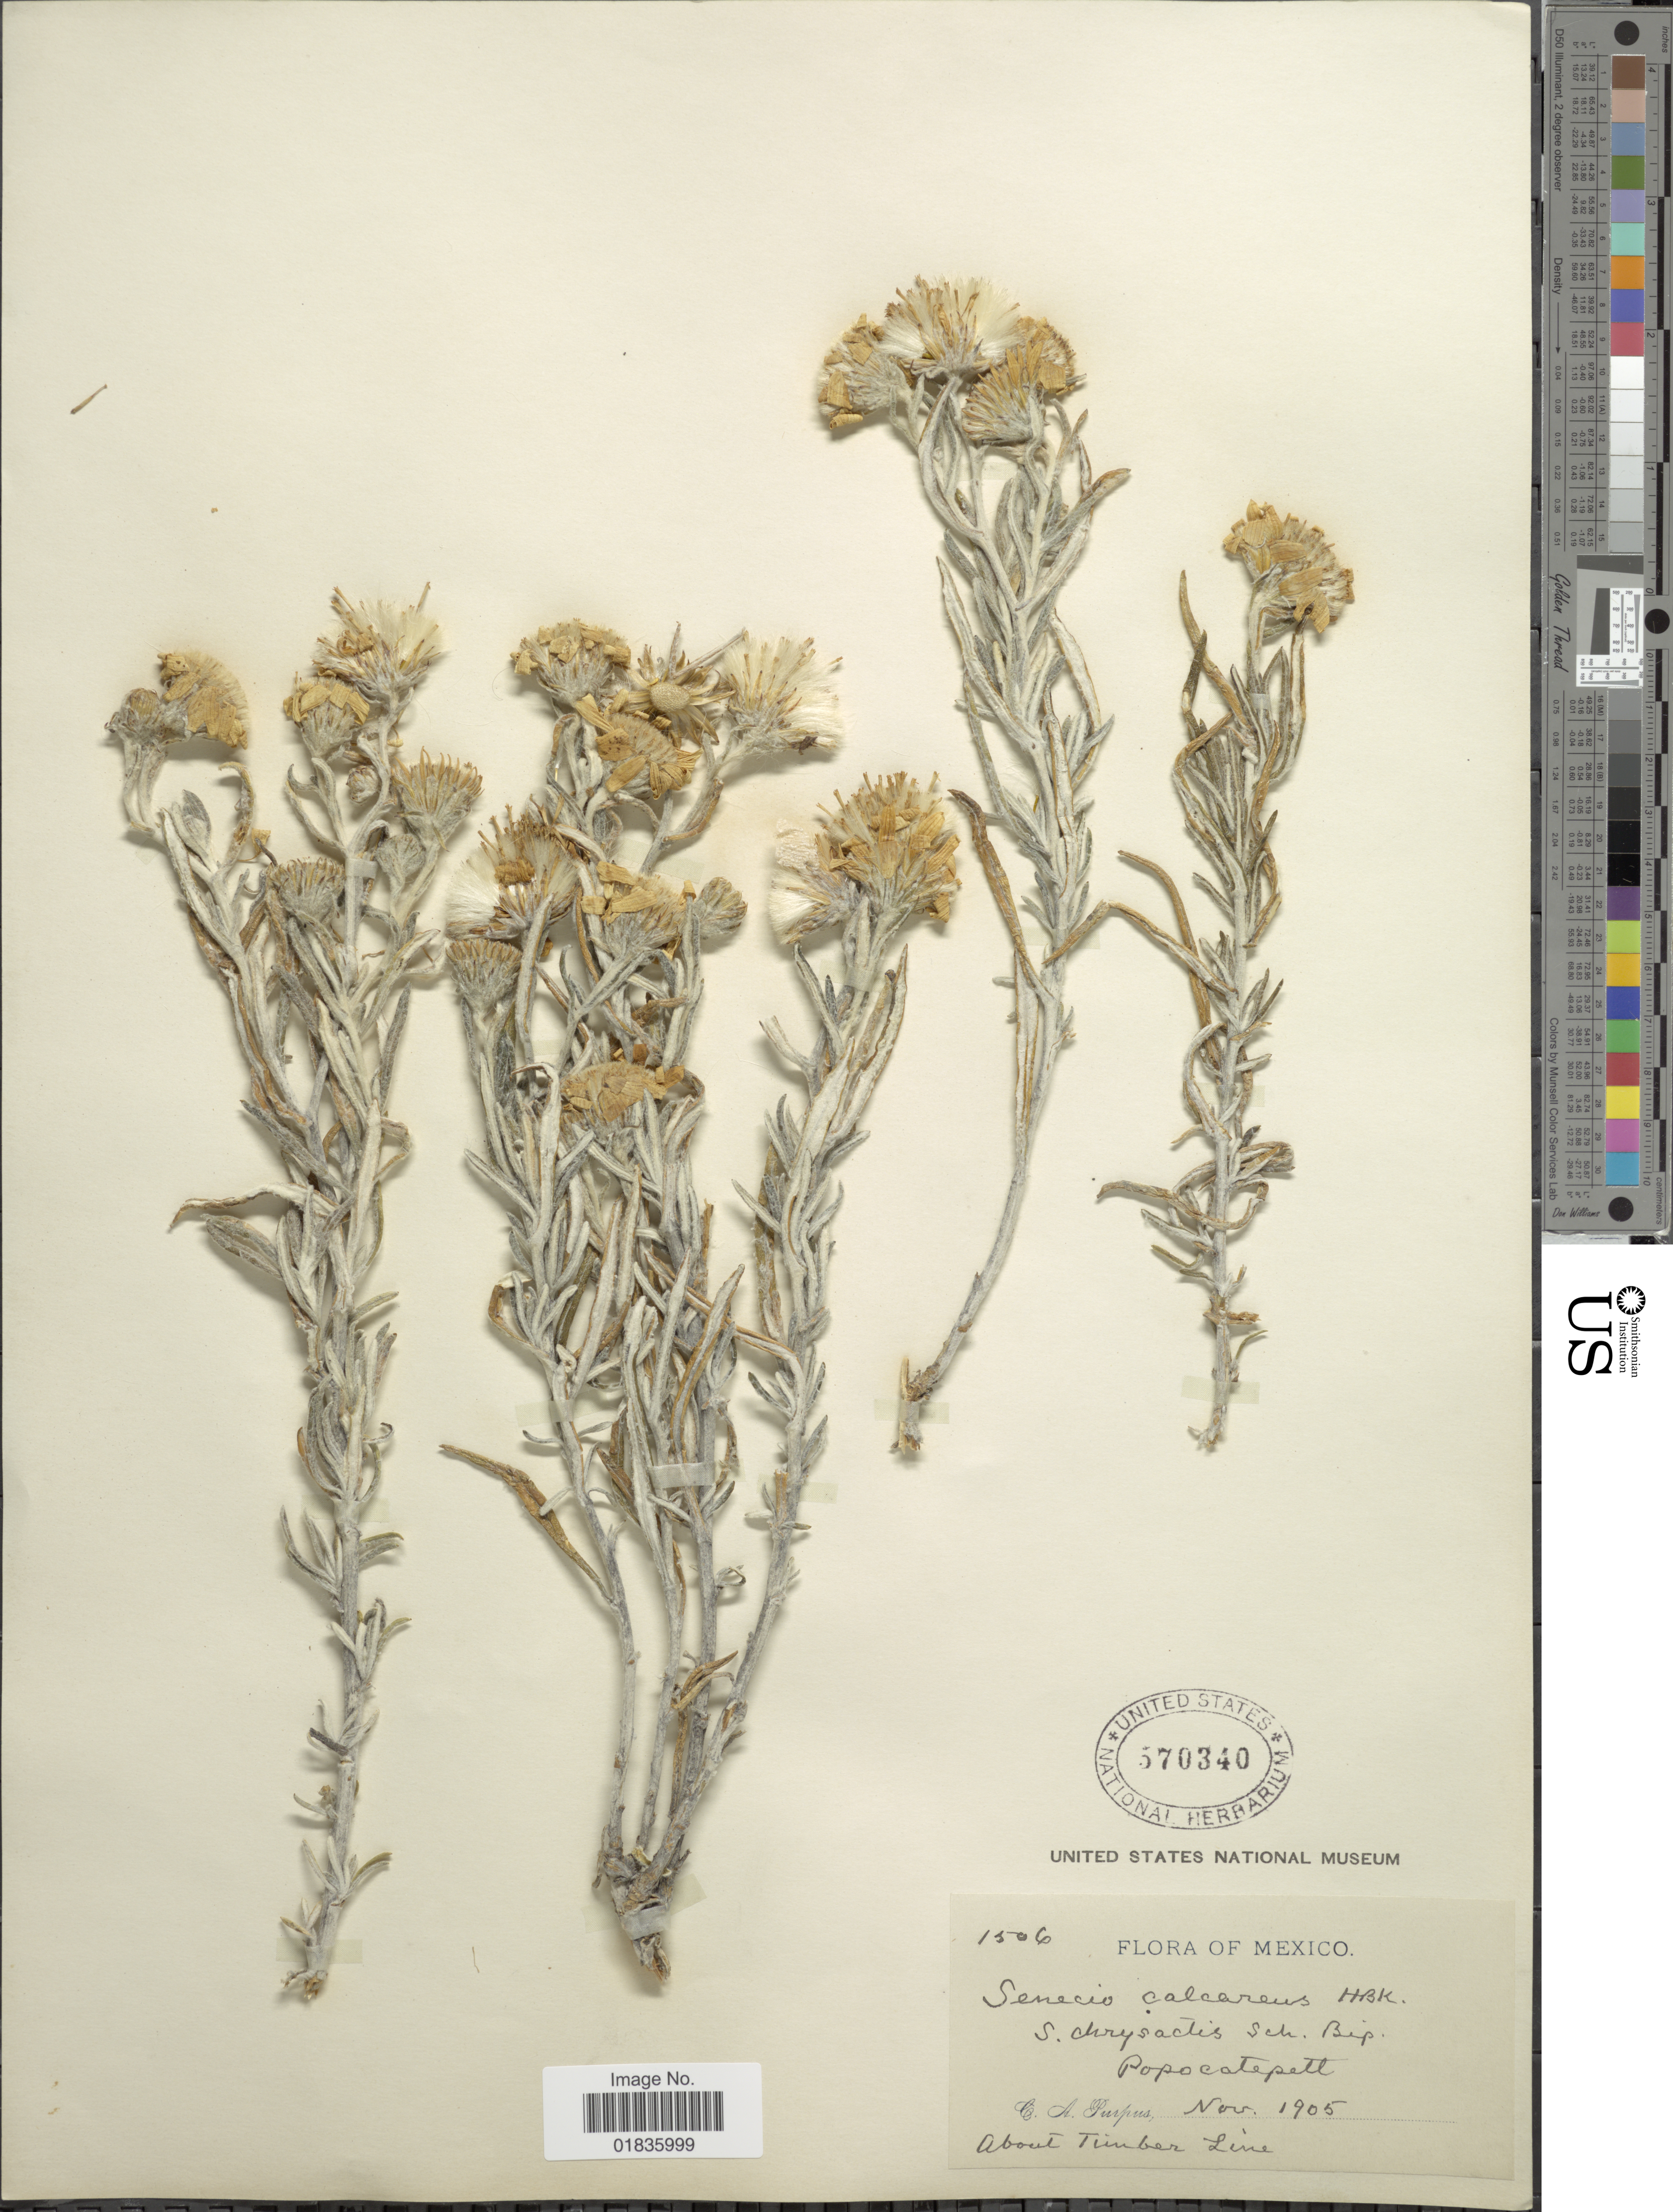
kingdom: Plantae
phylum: Tracheophyta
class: Magnoliopsida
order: Asterales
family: Asteraceae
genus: Senecio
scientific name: Senecio mairetianus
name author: DC.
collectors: C. A. Purpus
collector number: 1506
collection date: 1905-11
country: Mexico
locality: Popcatepetl, above Timber Line.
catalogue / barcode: US 570340